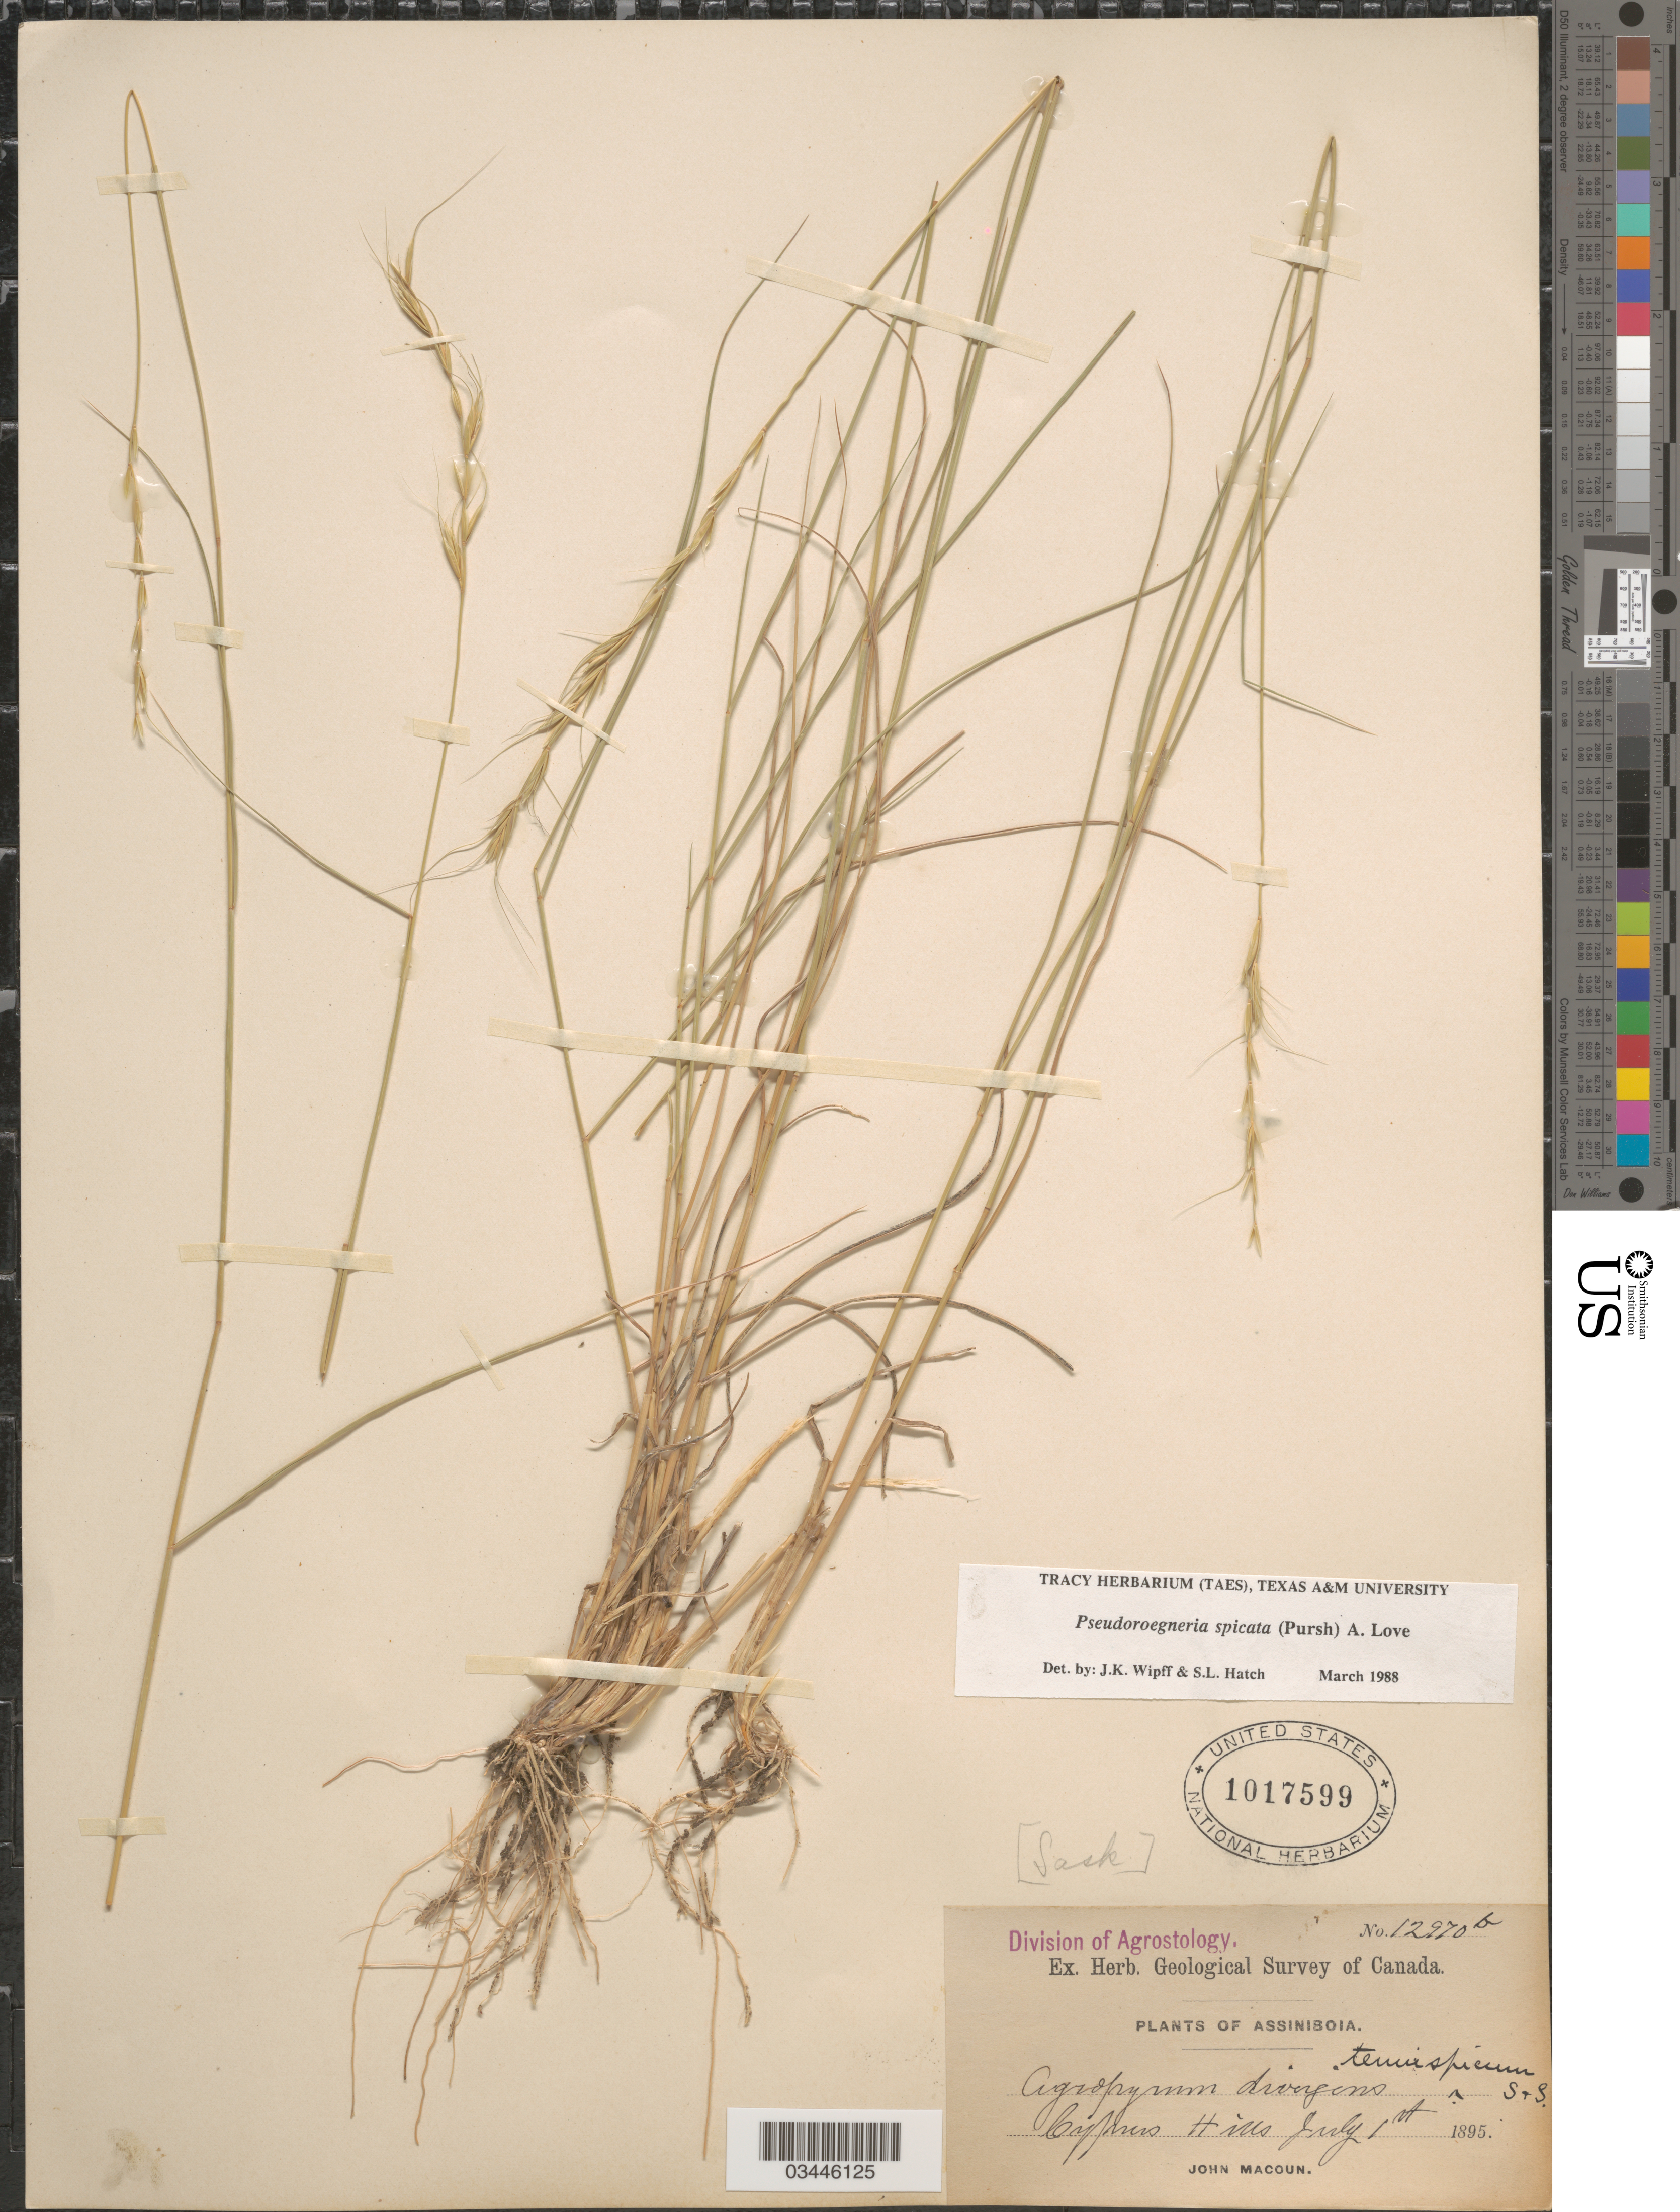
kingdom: Plantae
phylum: Tracheophyta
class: Liliopsida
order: Poales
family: Poaceae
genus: Pseudoroegneria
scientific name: Pseudoroegneria spicata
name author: (Pursh) Á. Löve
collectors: J. Macoun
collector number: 12970b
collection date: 1895-07-01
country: Canada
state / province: Saskatchewan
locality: Geological Survey of Canada. Assiniboia. Cyprus Hills.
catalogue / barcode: US 1017599